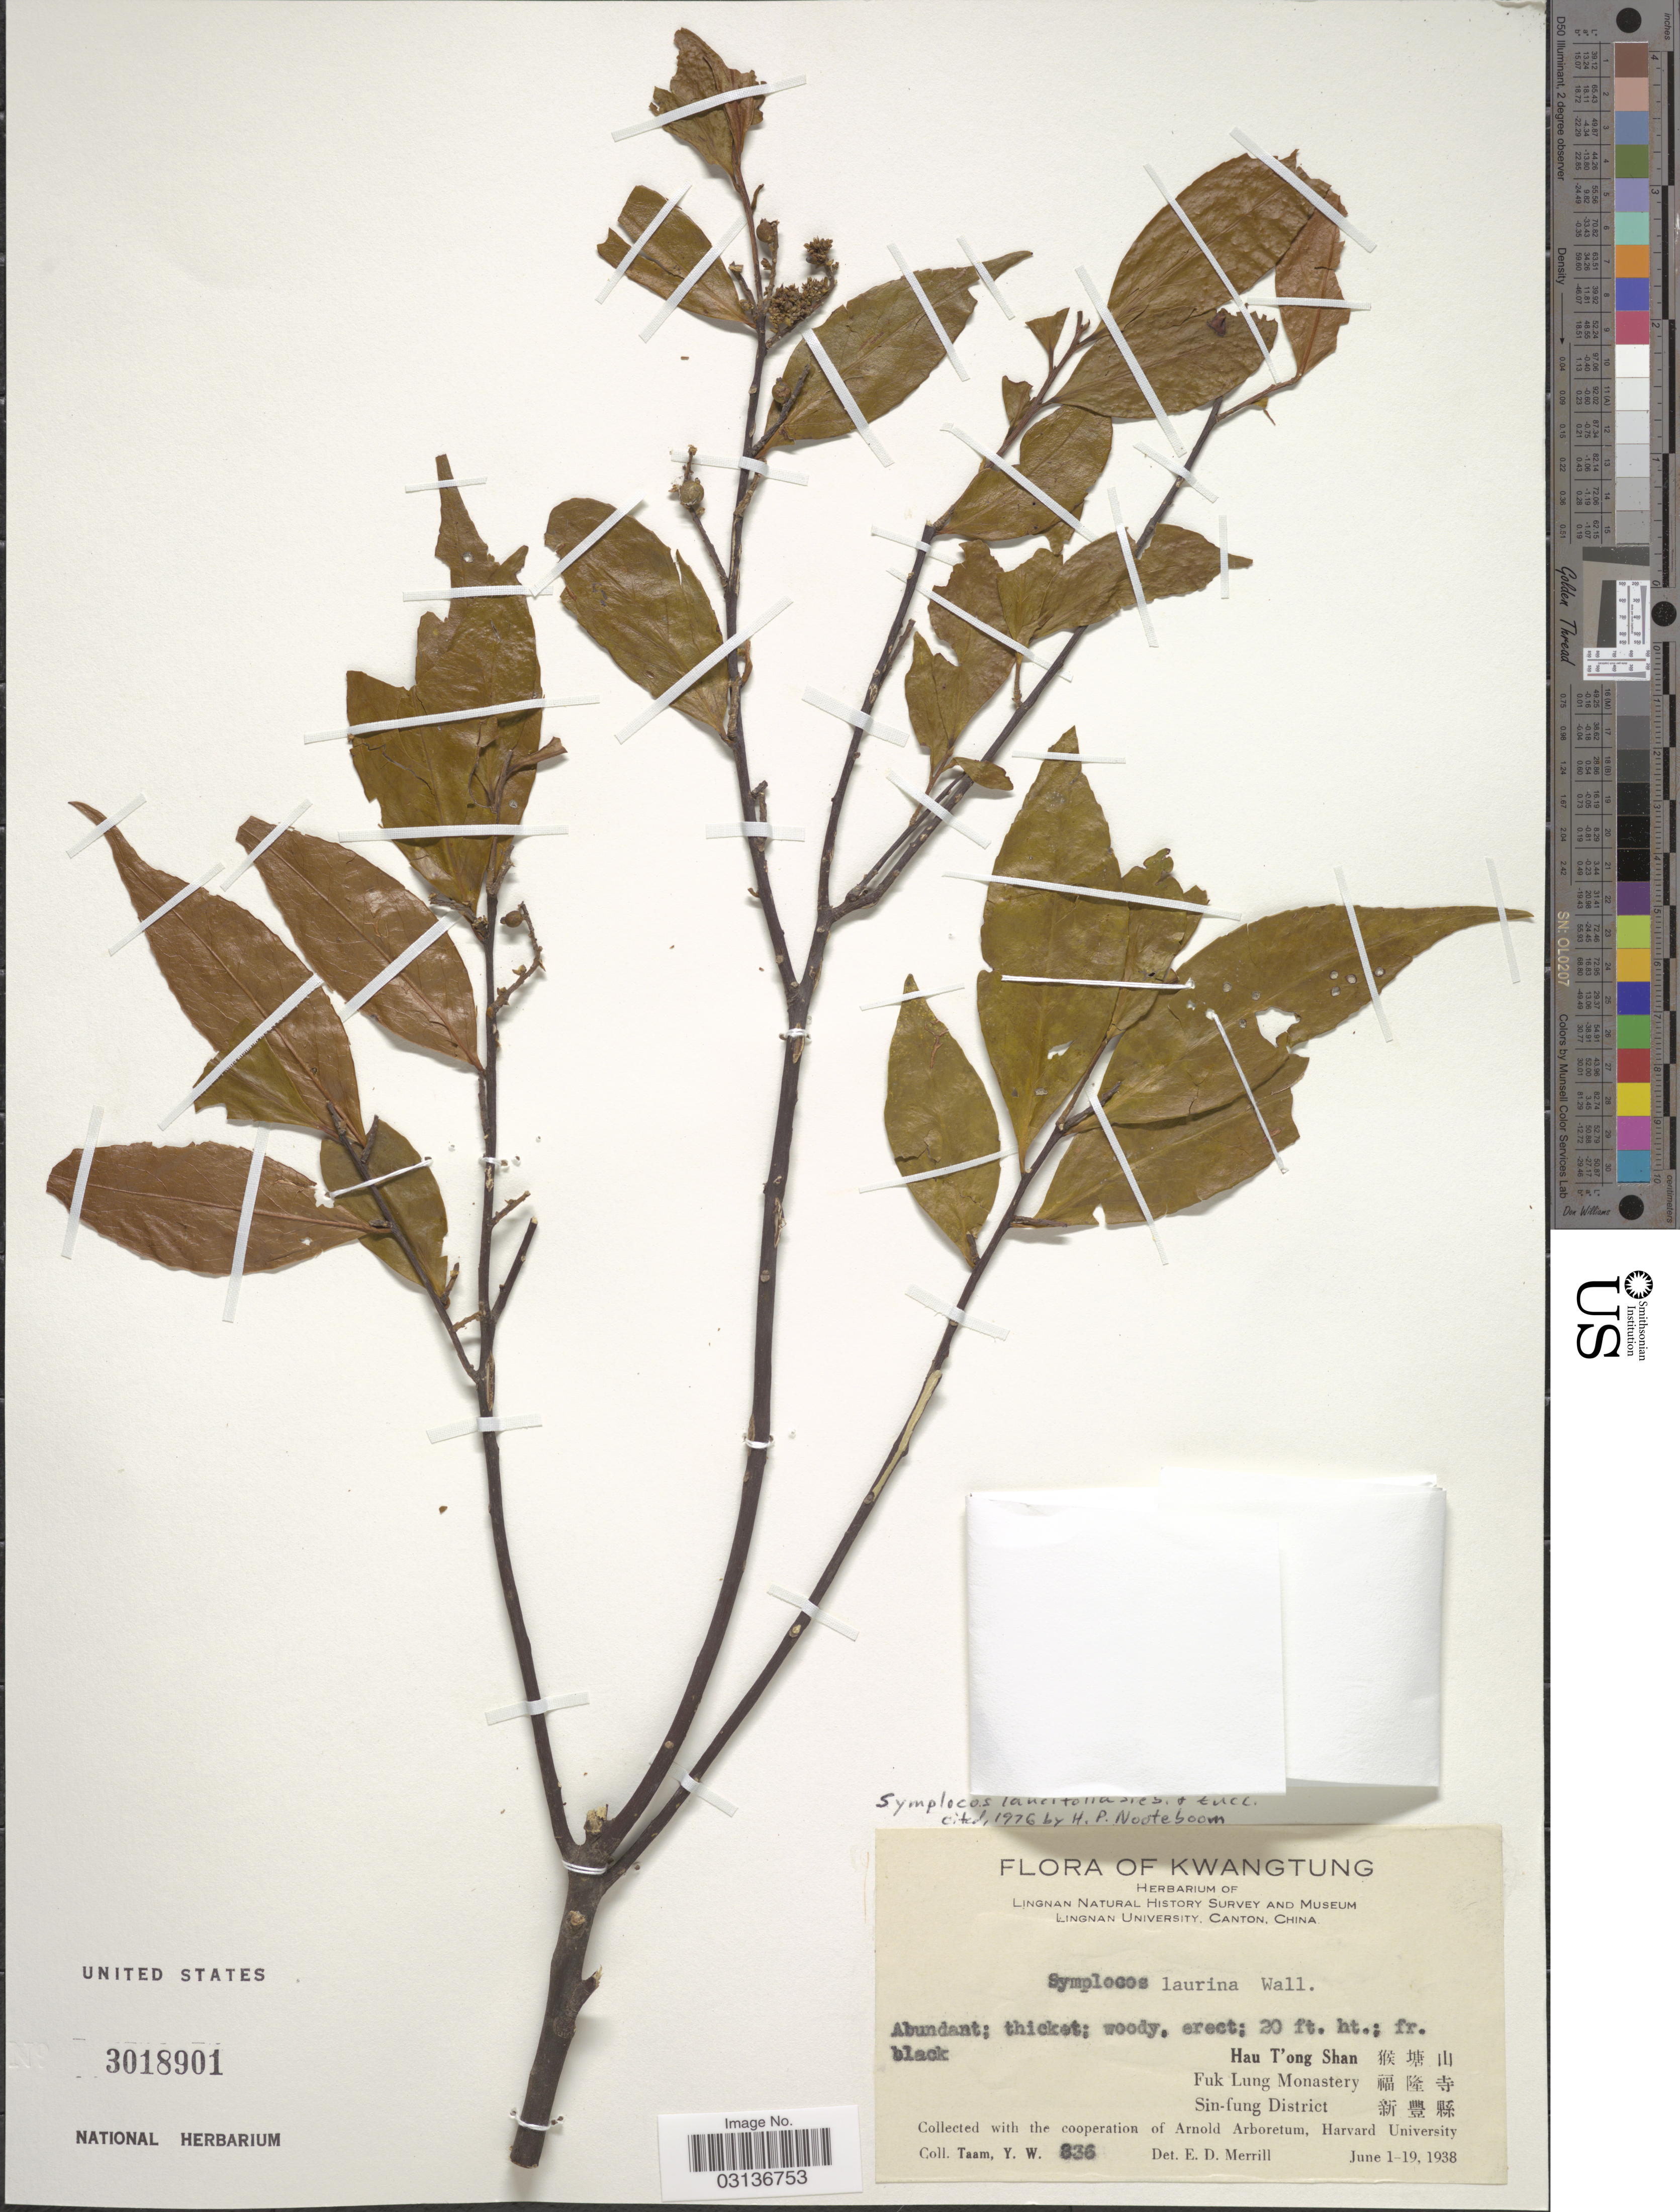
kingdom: Plantae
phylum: Tracheophyta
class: Magnoliopsida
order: Ericales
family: Symplocaceae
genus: Symplocos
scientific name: Symplocos lancifolia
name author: Siebert & Zucc.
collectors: Y. W. Taam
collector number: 836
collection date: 1938-06-01/1938-06-19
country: China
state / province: Guangdong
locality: Kwatung.Hau T'ong Shan Fuk Lung Monastery Sin-fung District .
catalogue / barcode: US 3018901